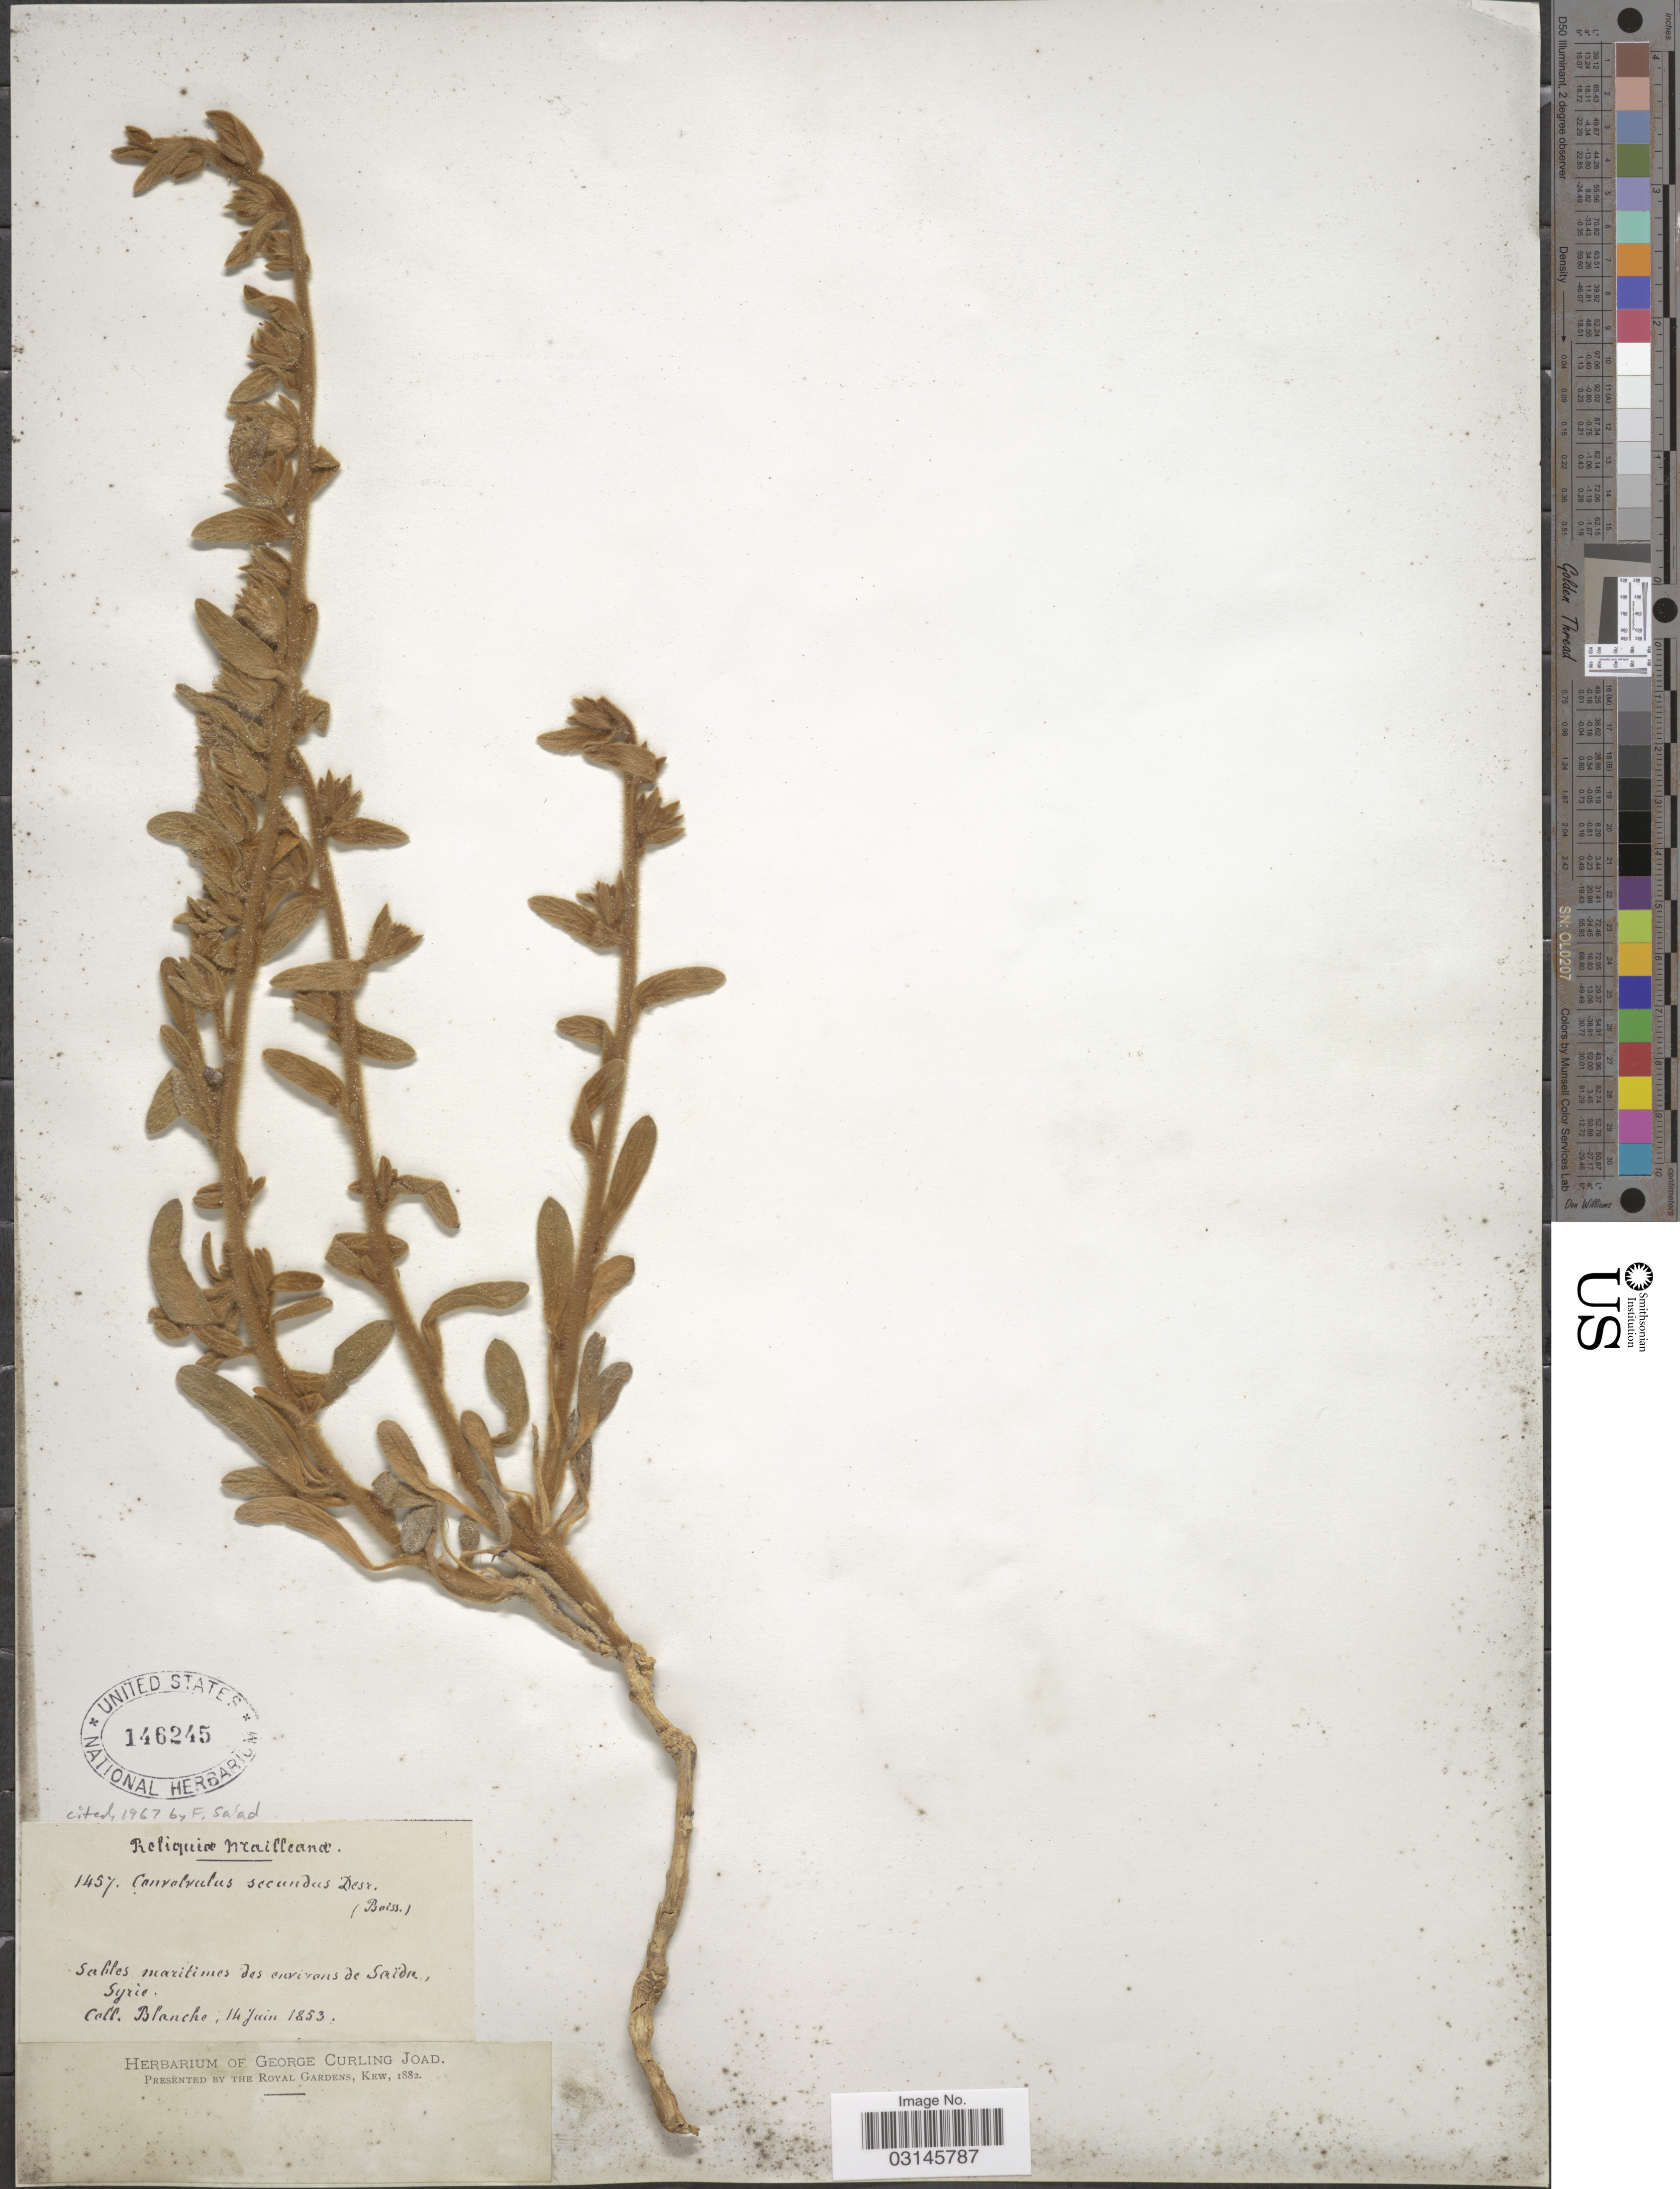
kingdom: Plantae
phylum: Tracheophyta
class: Magnoliopsida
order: Solanales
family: Convolvulaceae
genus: Convolvulus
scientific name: Convolvulus secundus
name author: Ruiz & Pav.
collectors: -. Blanche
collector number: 1457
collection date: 1853-06-14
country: Syria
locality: Sables maritimes des environs de Saïda, Syrie.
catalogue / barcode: US 146245